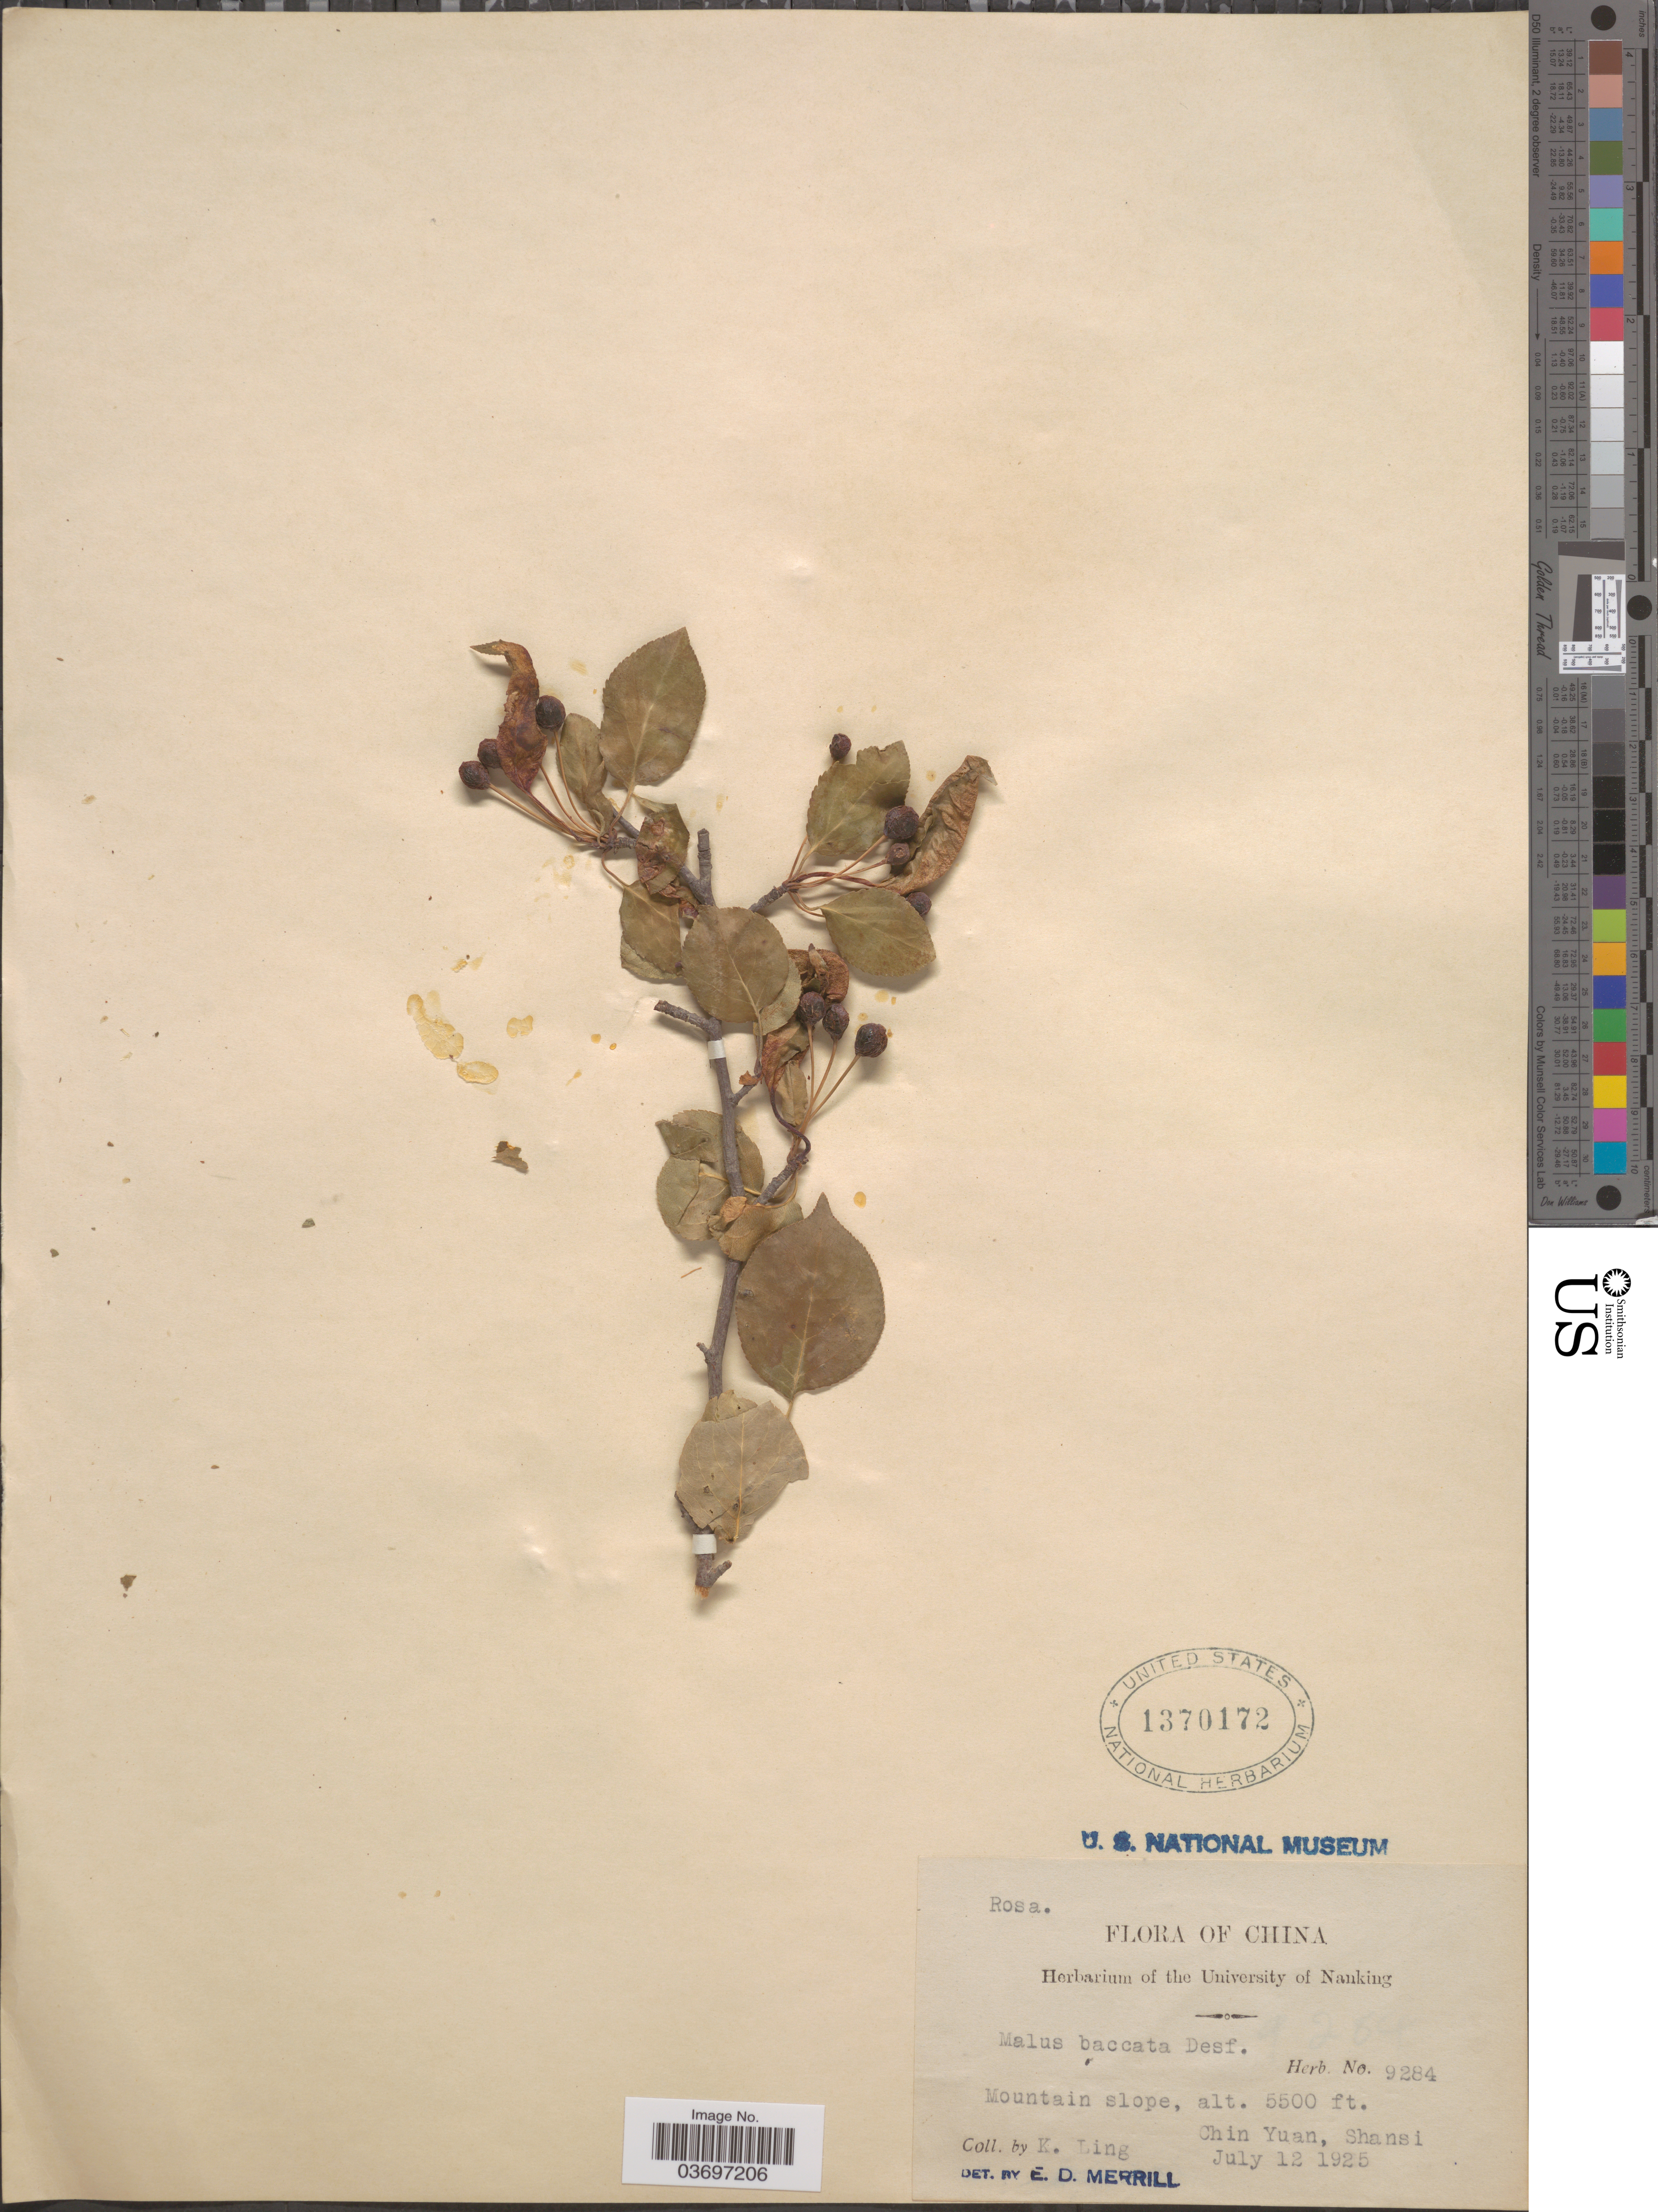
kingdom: Plantae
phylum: Tracheophyta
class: Magnoliopsida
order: Rosales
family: Rosaceae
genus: Malus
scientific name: Malus baccata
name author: (L.) Borkh.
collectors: K. Ling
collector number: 9284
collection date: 1925-07-12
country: China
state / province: Shanxi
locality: Mountain slope. Chin Yuan, Shansi.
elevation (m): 1676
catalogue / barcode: US 1370172